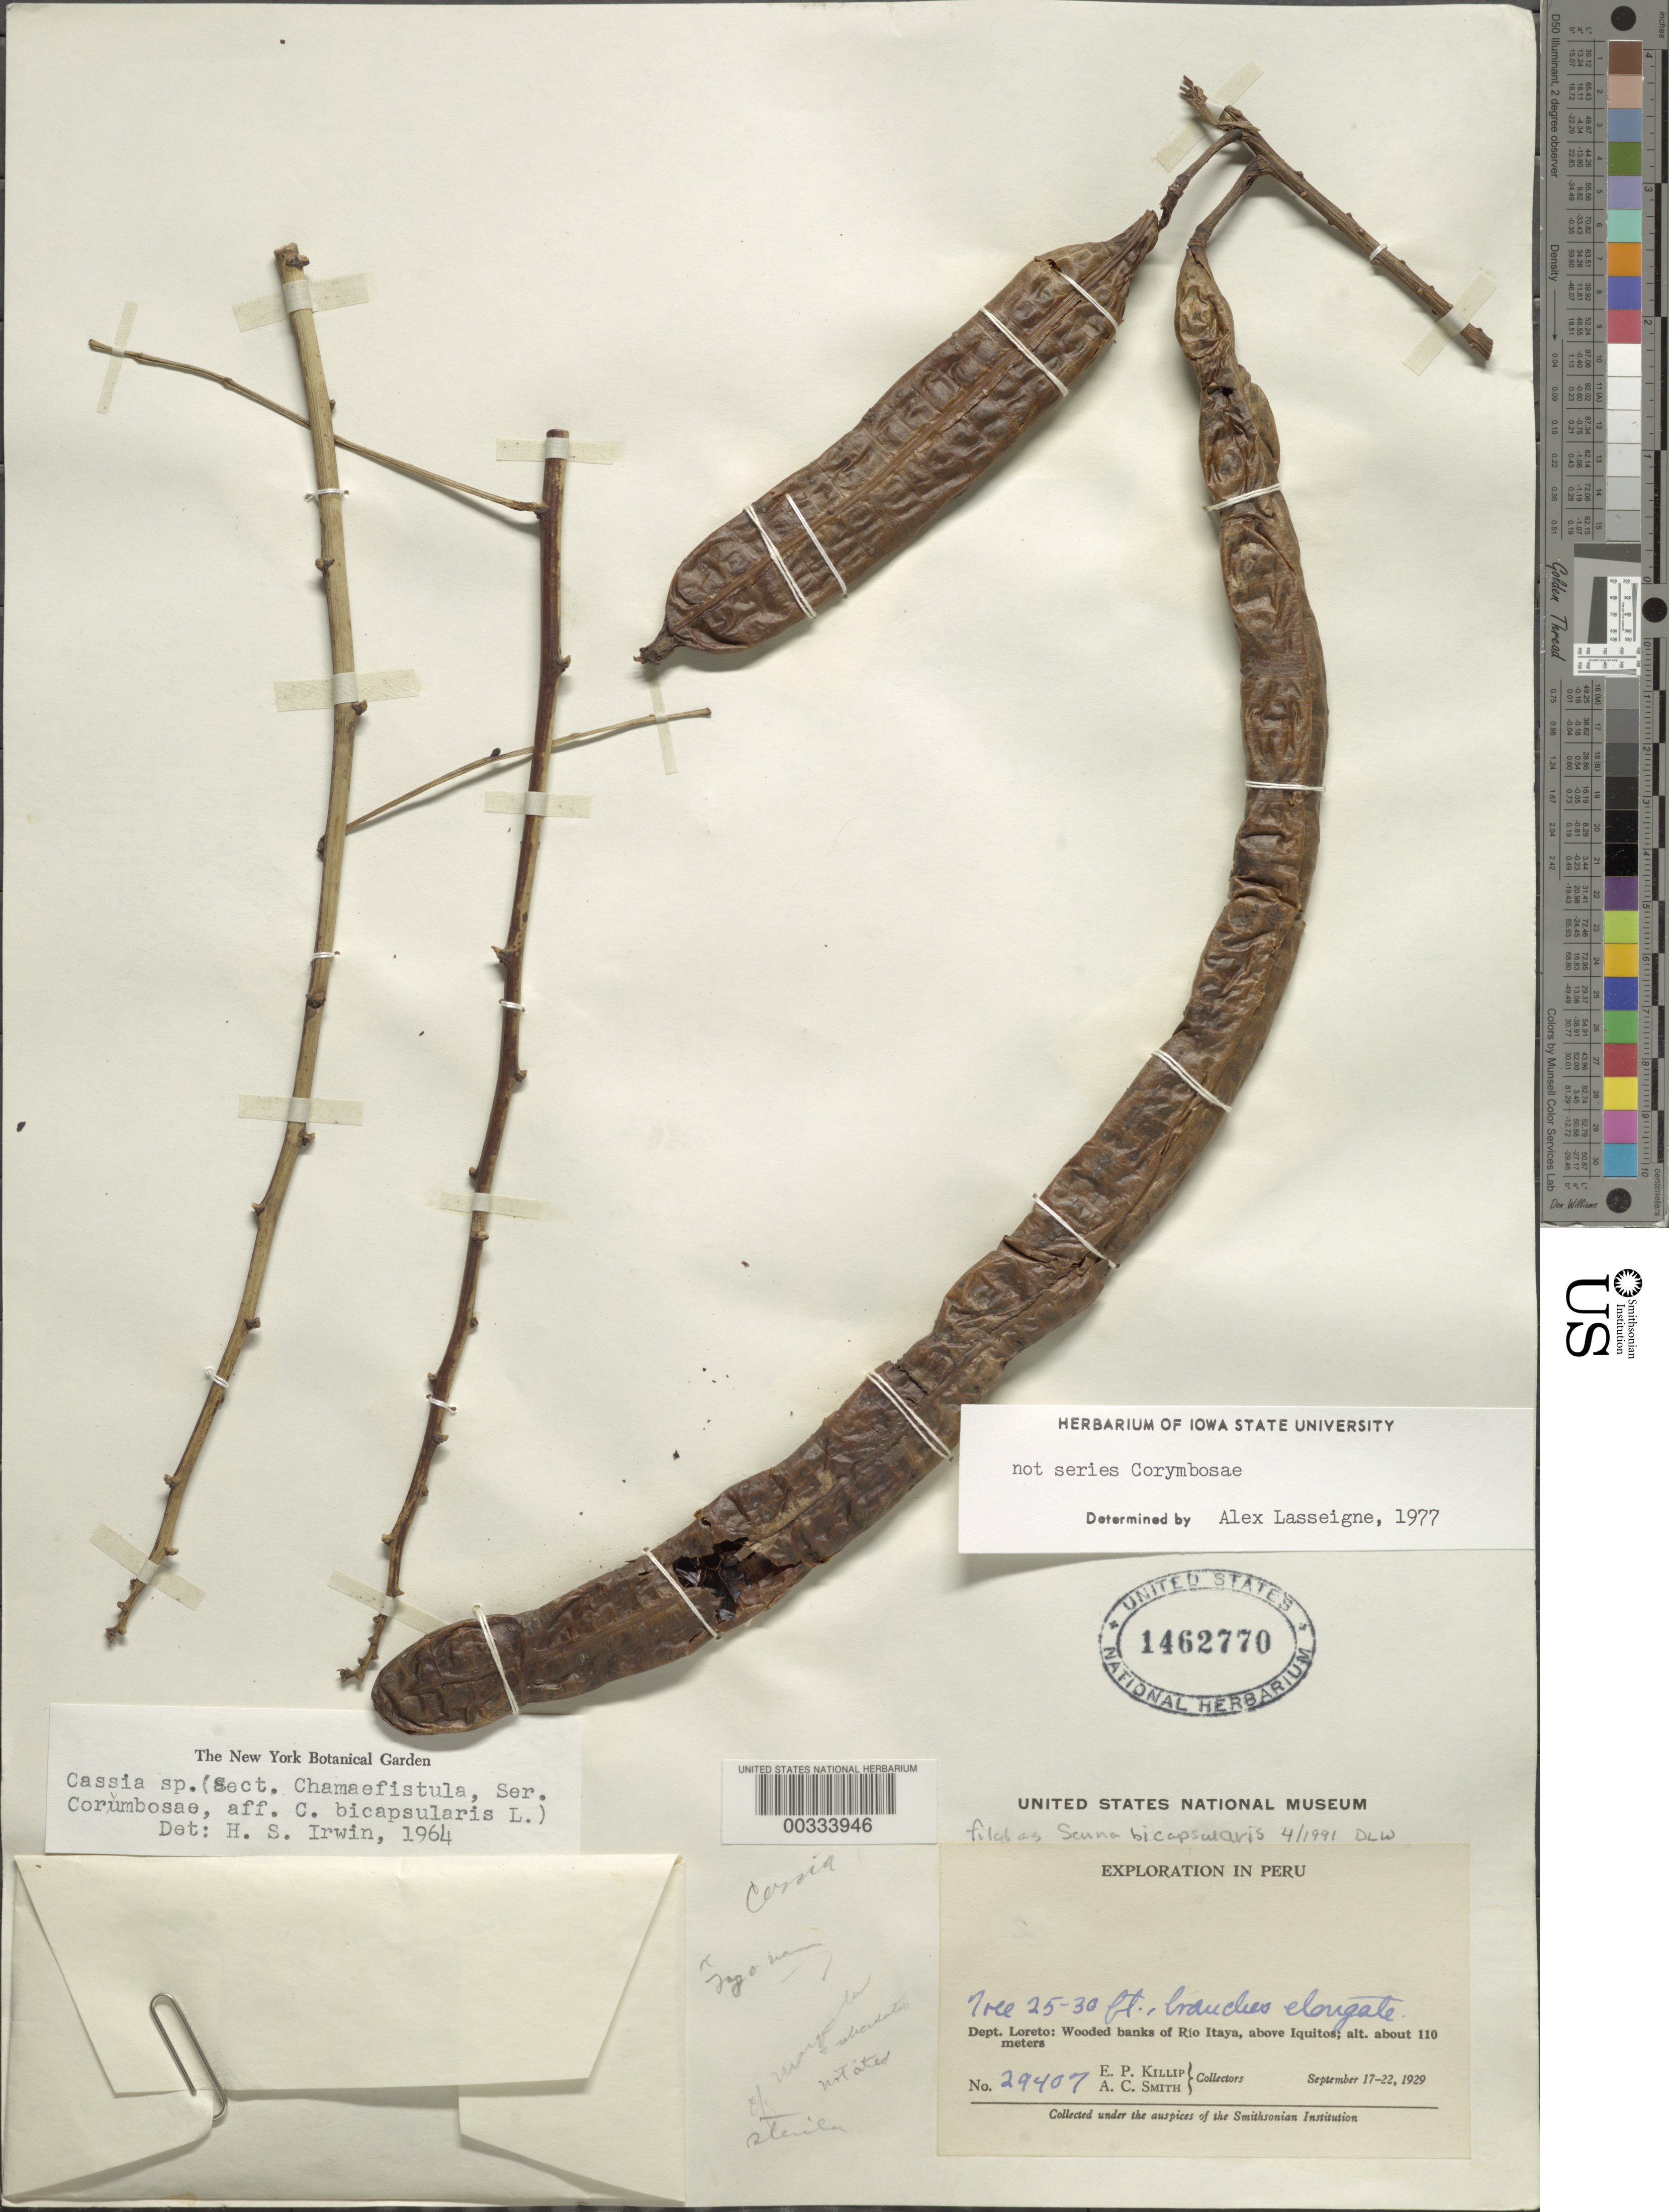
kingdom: Plantae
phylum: Tracheophyta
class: Magnoliopsida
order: Fabales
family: Fabaceae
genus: Senna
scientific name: Senna bicapsularis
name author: (L.) Roxb.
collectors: E. P. Killip & A. C. Smith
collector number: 29407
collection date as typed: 17 Sep 1929 to 22 Sep 1929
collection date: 1929-09-17/1929-09-22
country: Peru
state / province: Loreto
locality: Rio itaya above iquitos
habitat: Wooded banks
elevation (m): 110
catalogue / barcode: US 1462770